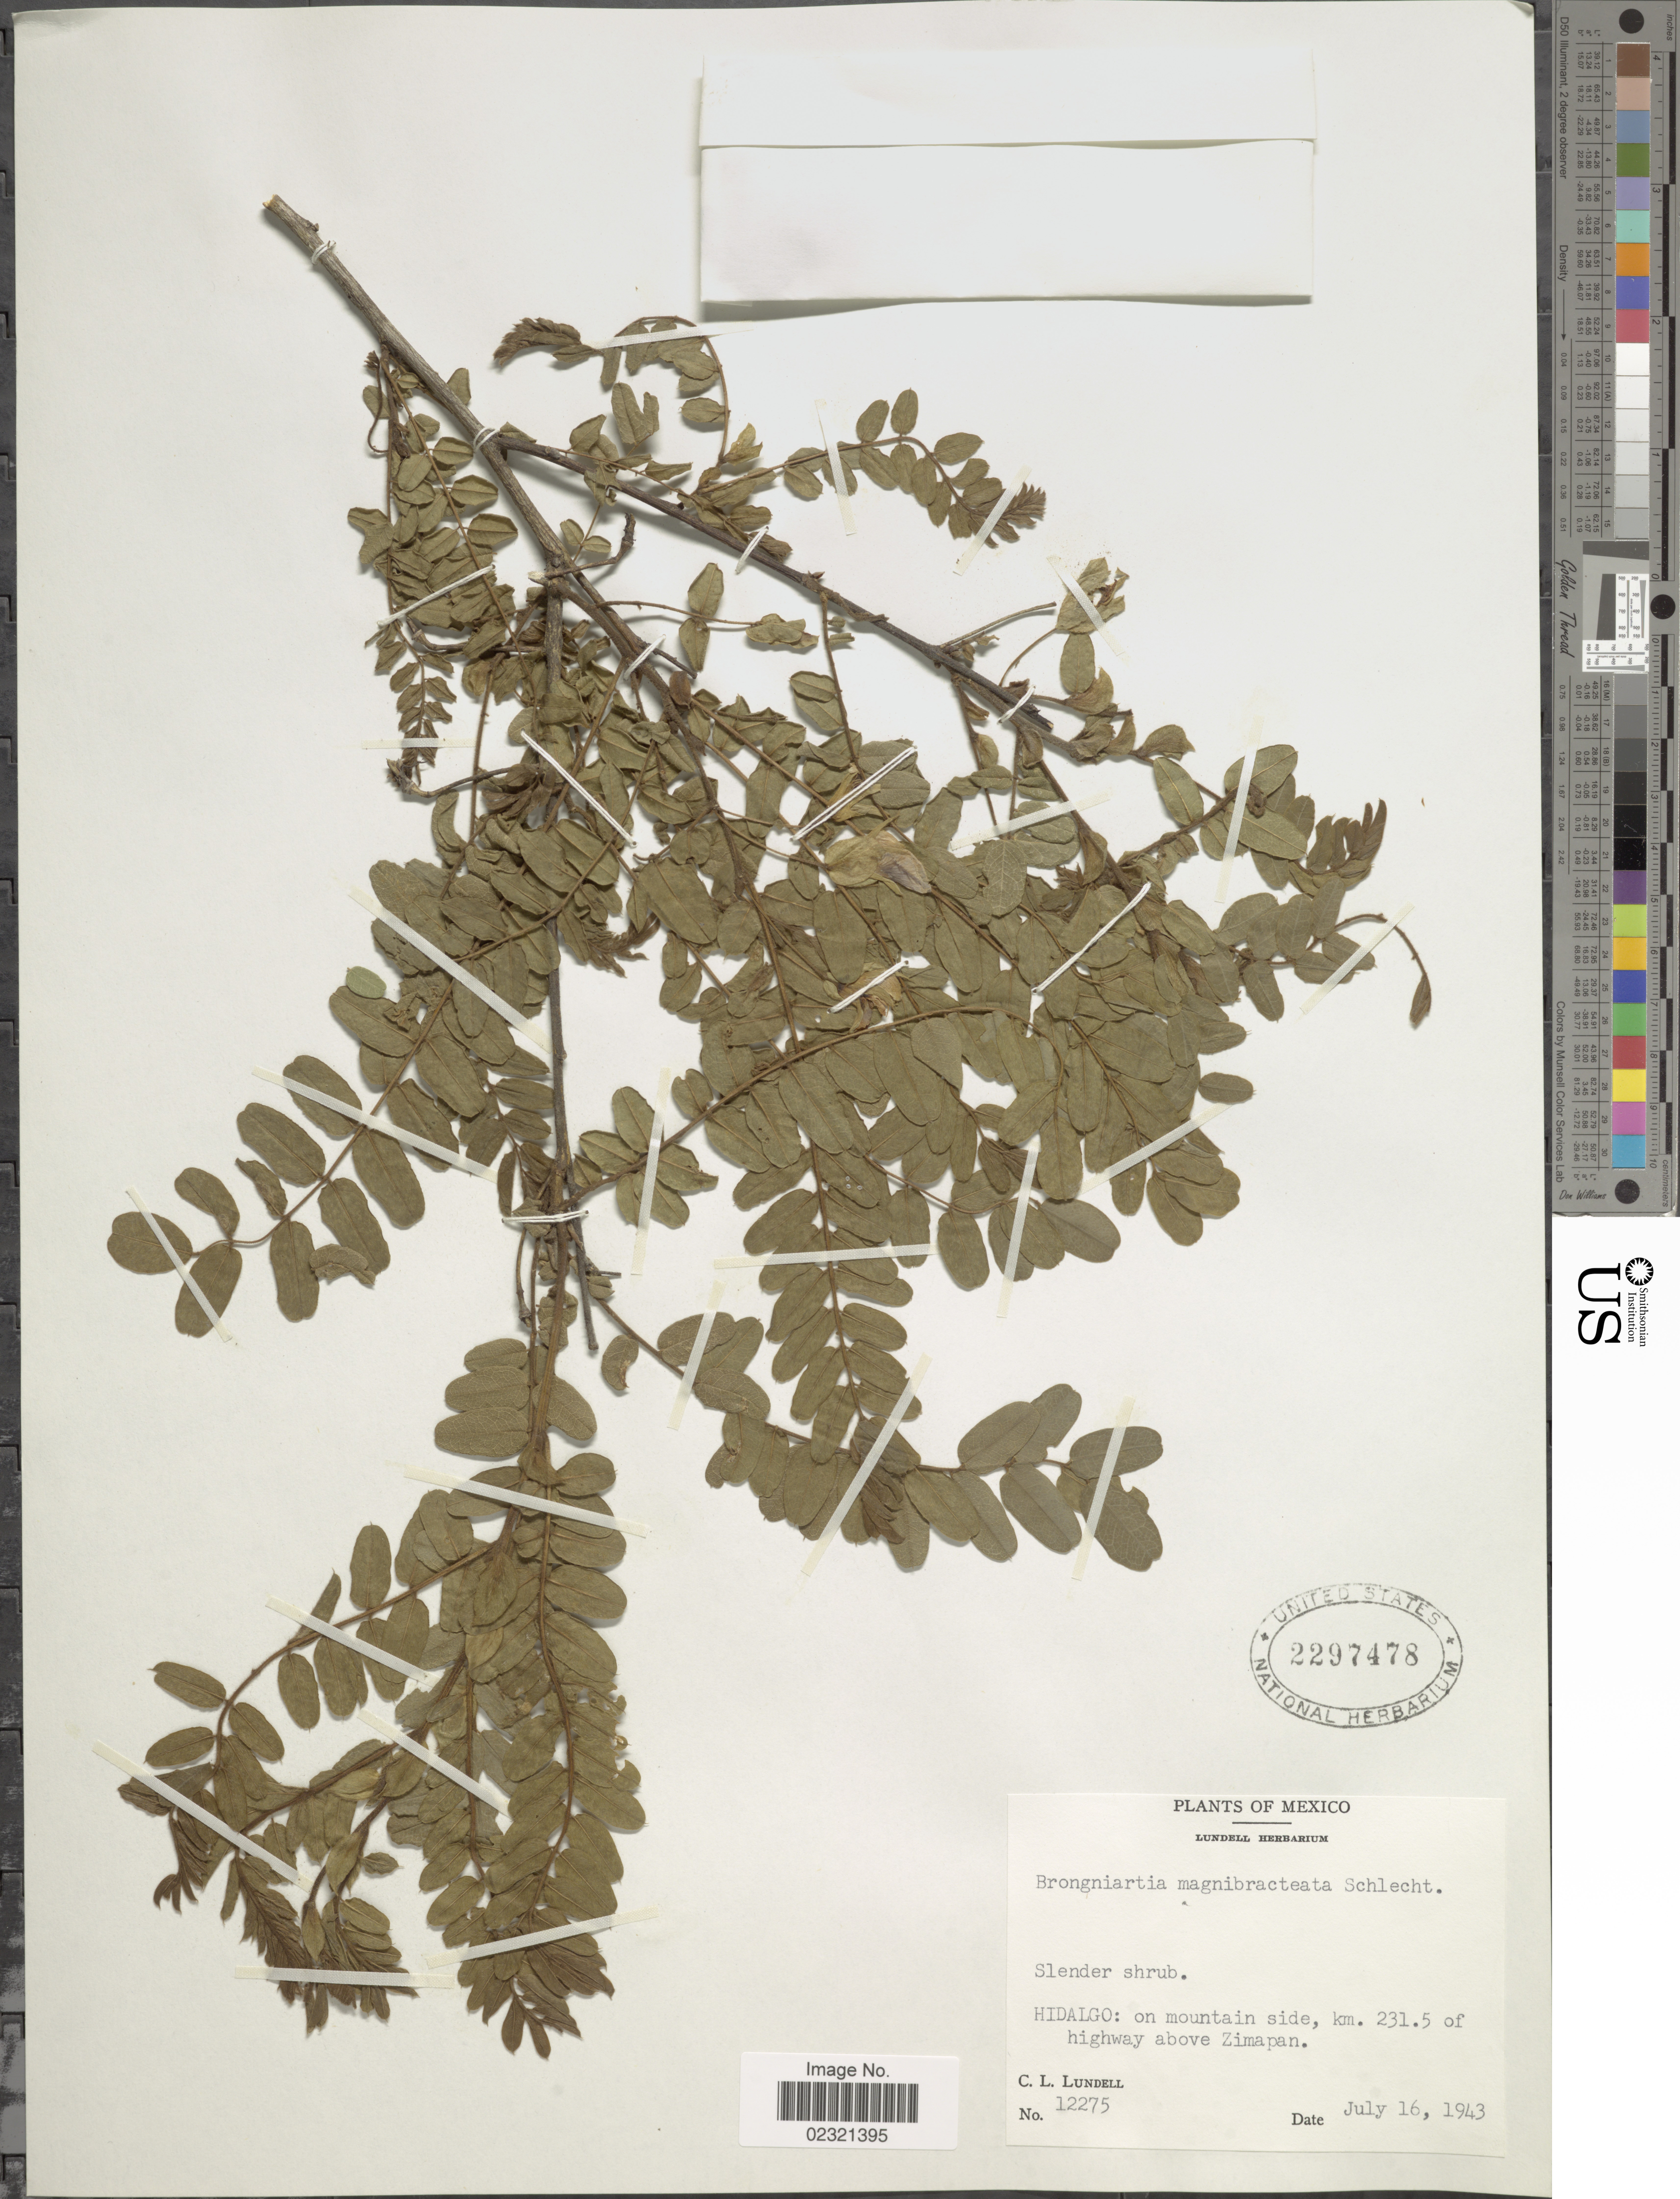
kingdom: Plantae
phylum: Tracheophyta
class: Magnoliopsida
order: Fabales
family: Fabaceae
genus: Brongniartia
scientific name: Brongniartia magnibracteata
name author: Schltdl.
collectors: C. L. Lundell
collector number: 12275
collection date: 1943-07-16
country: Mexico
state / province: Hidalgo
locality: On mountain side, km. 231.5 of highway above Zimapan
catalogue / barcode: US 2297478